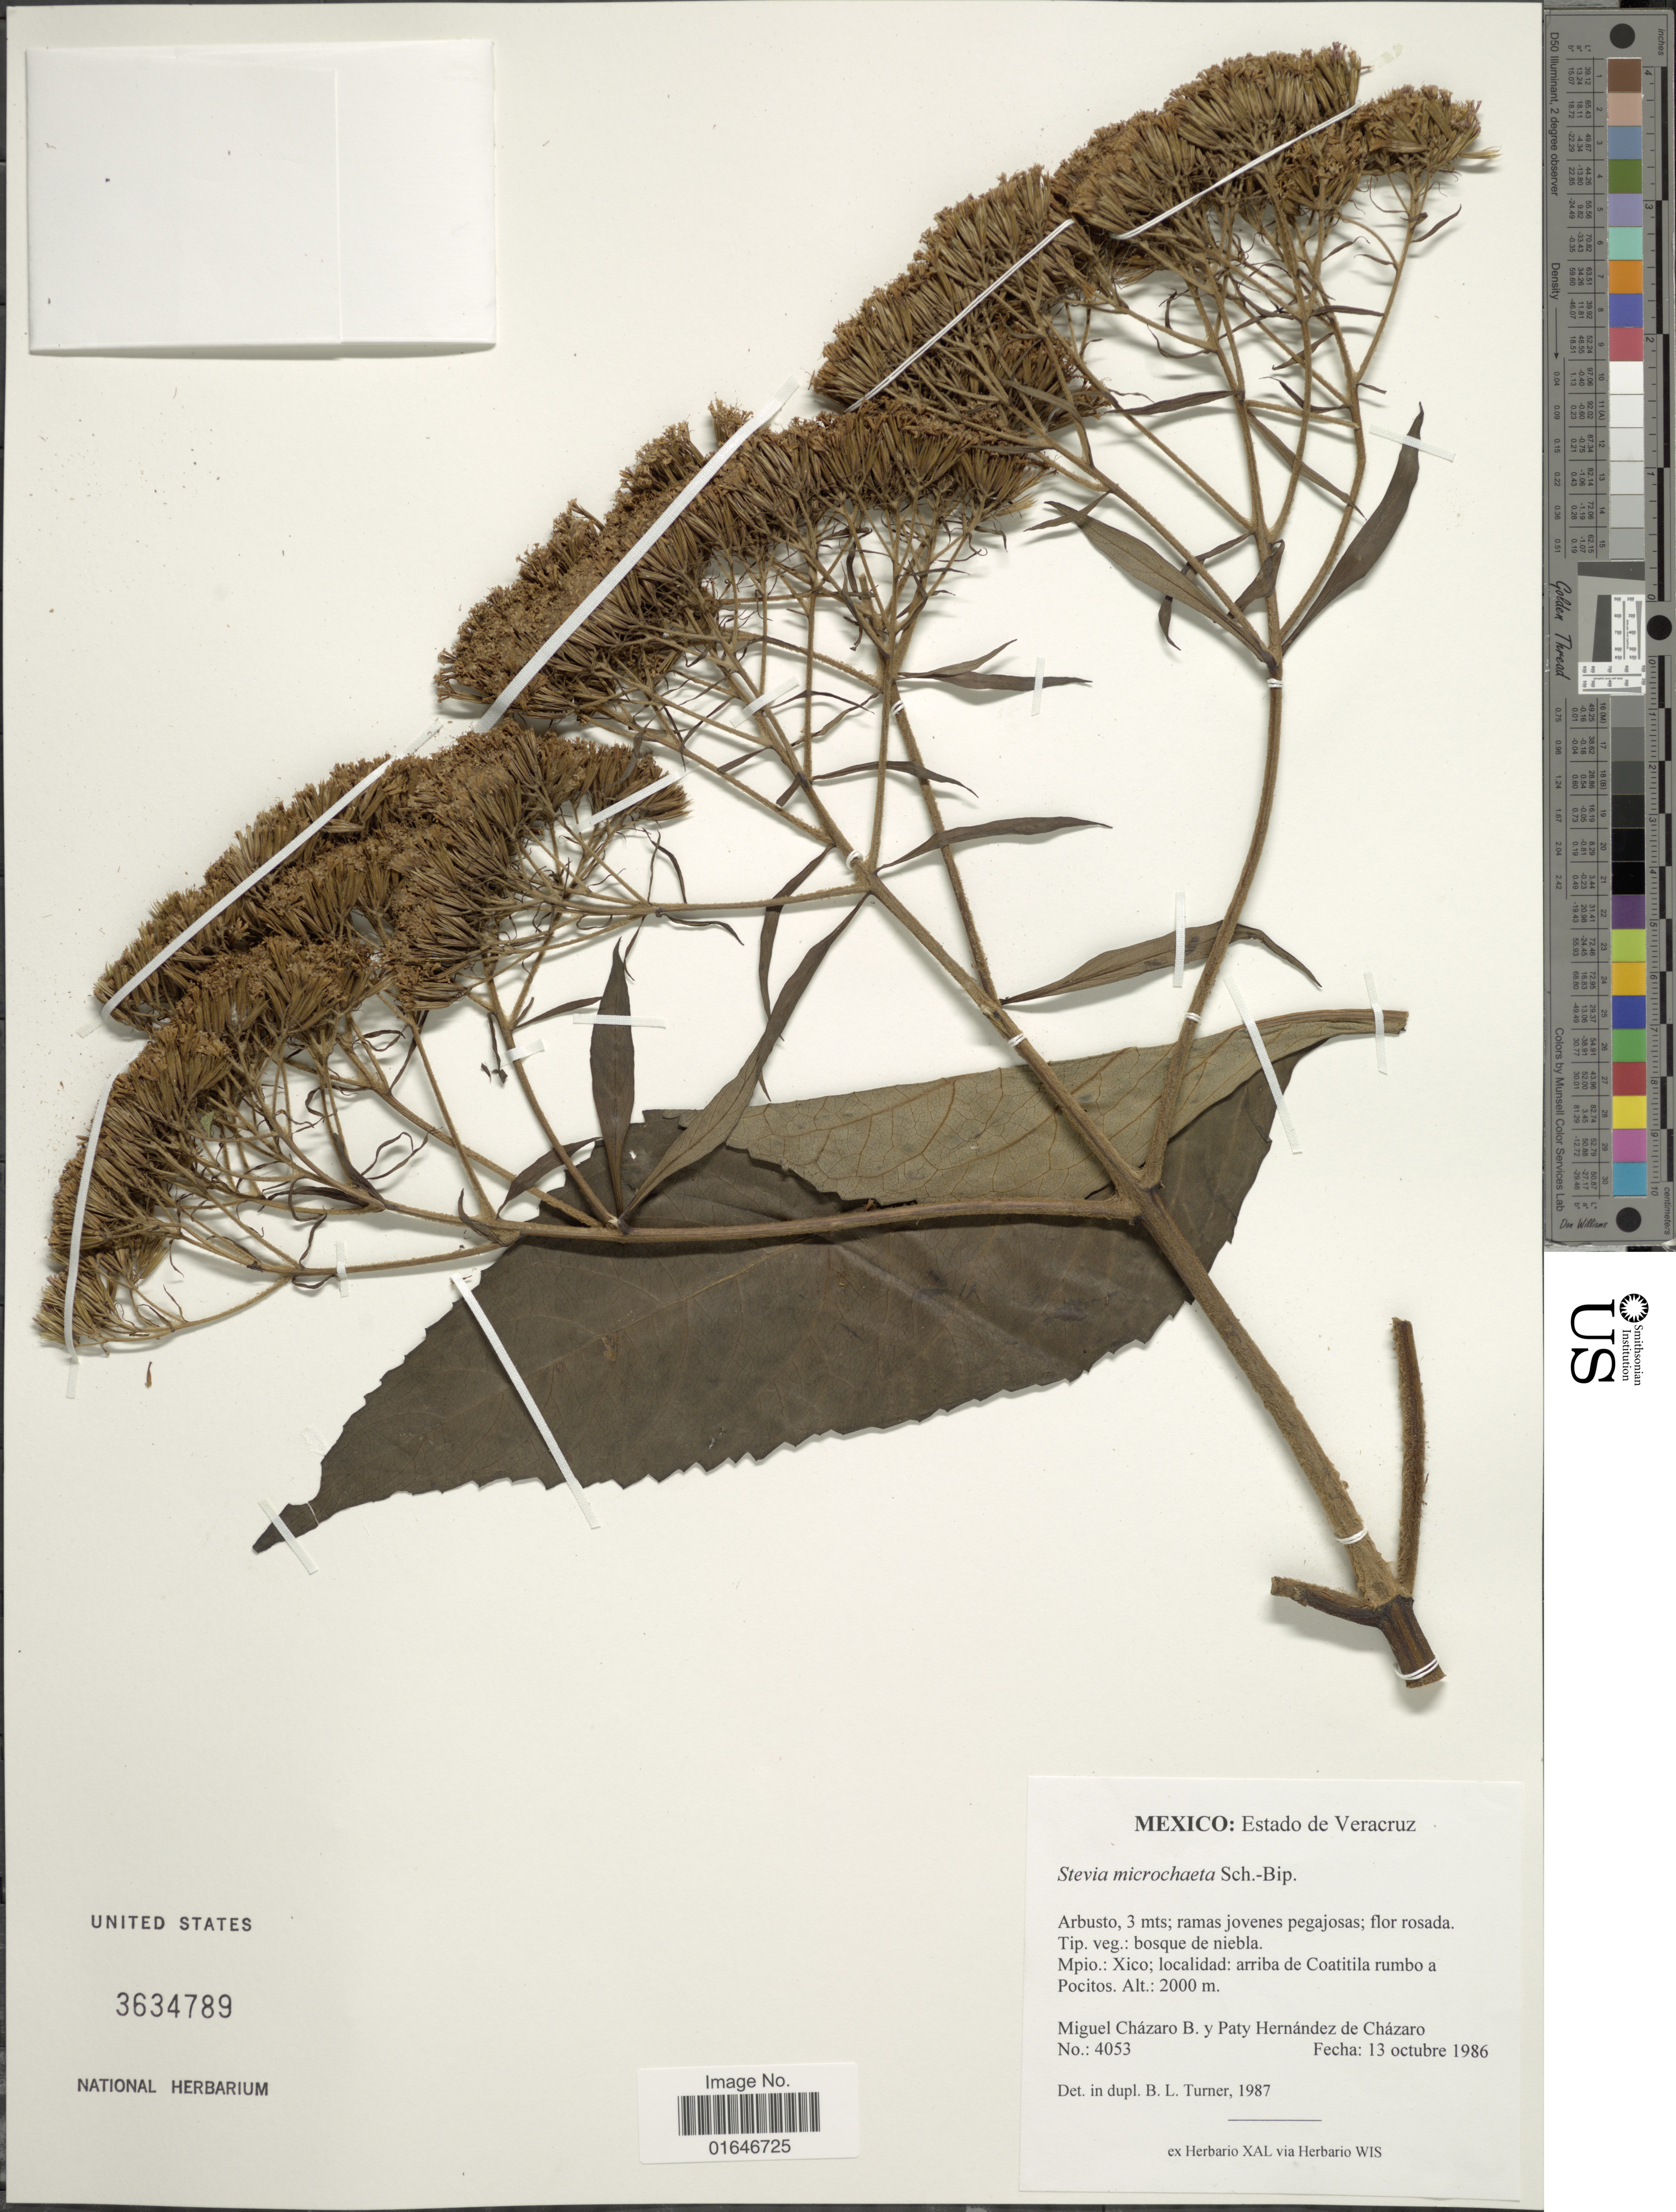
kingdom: Plantae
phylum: Tracheophyta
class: Magnoliopsida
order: Asterales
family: Asteraceae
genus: Stevia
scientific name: Stevia microchaeta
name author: Sch. Bip.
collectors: M. de J. Cházaro Basáñoez & P. Hernández de Ch.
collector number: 4053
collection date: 1986-10-13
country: Mexico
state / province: Veracruz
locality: Mpio.: Xico; localidad: arriba de Coatitila rumbo a Pocitos.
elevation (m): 2000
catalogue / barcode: US 3634789